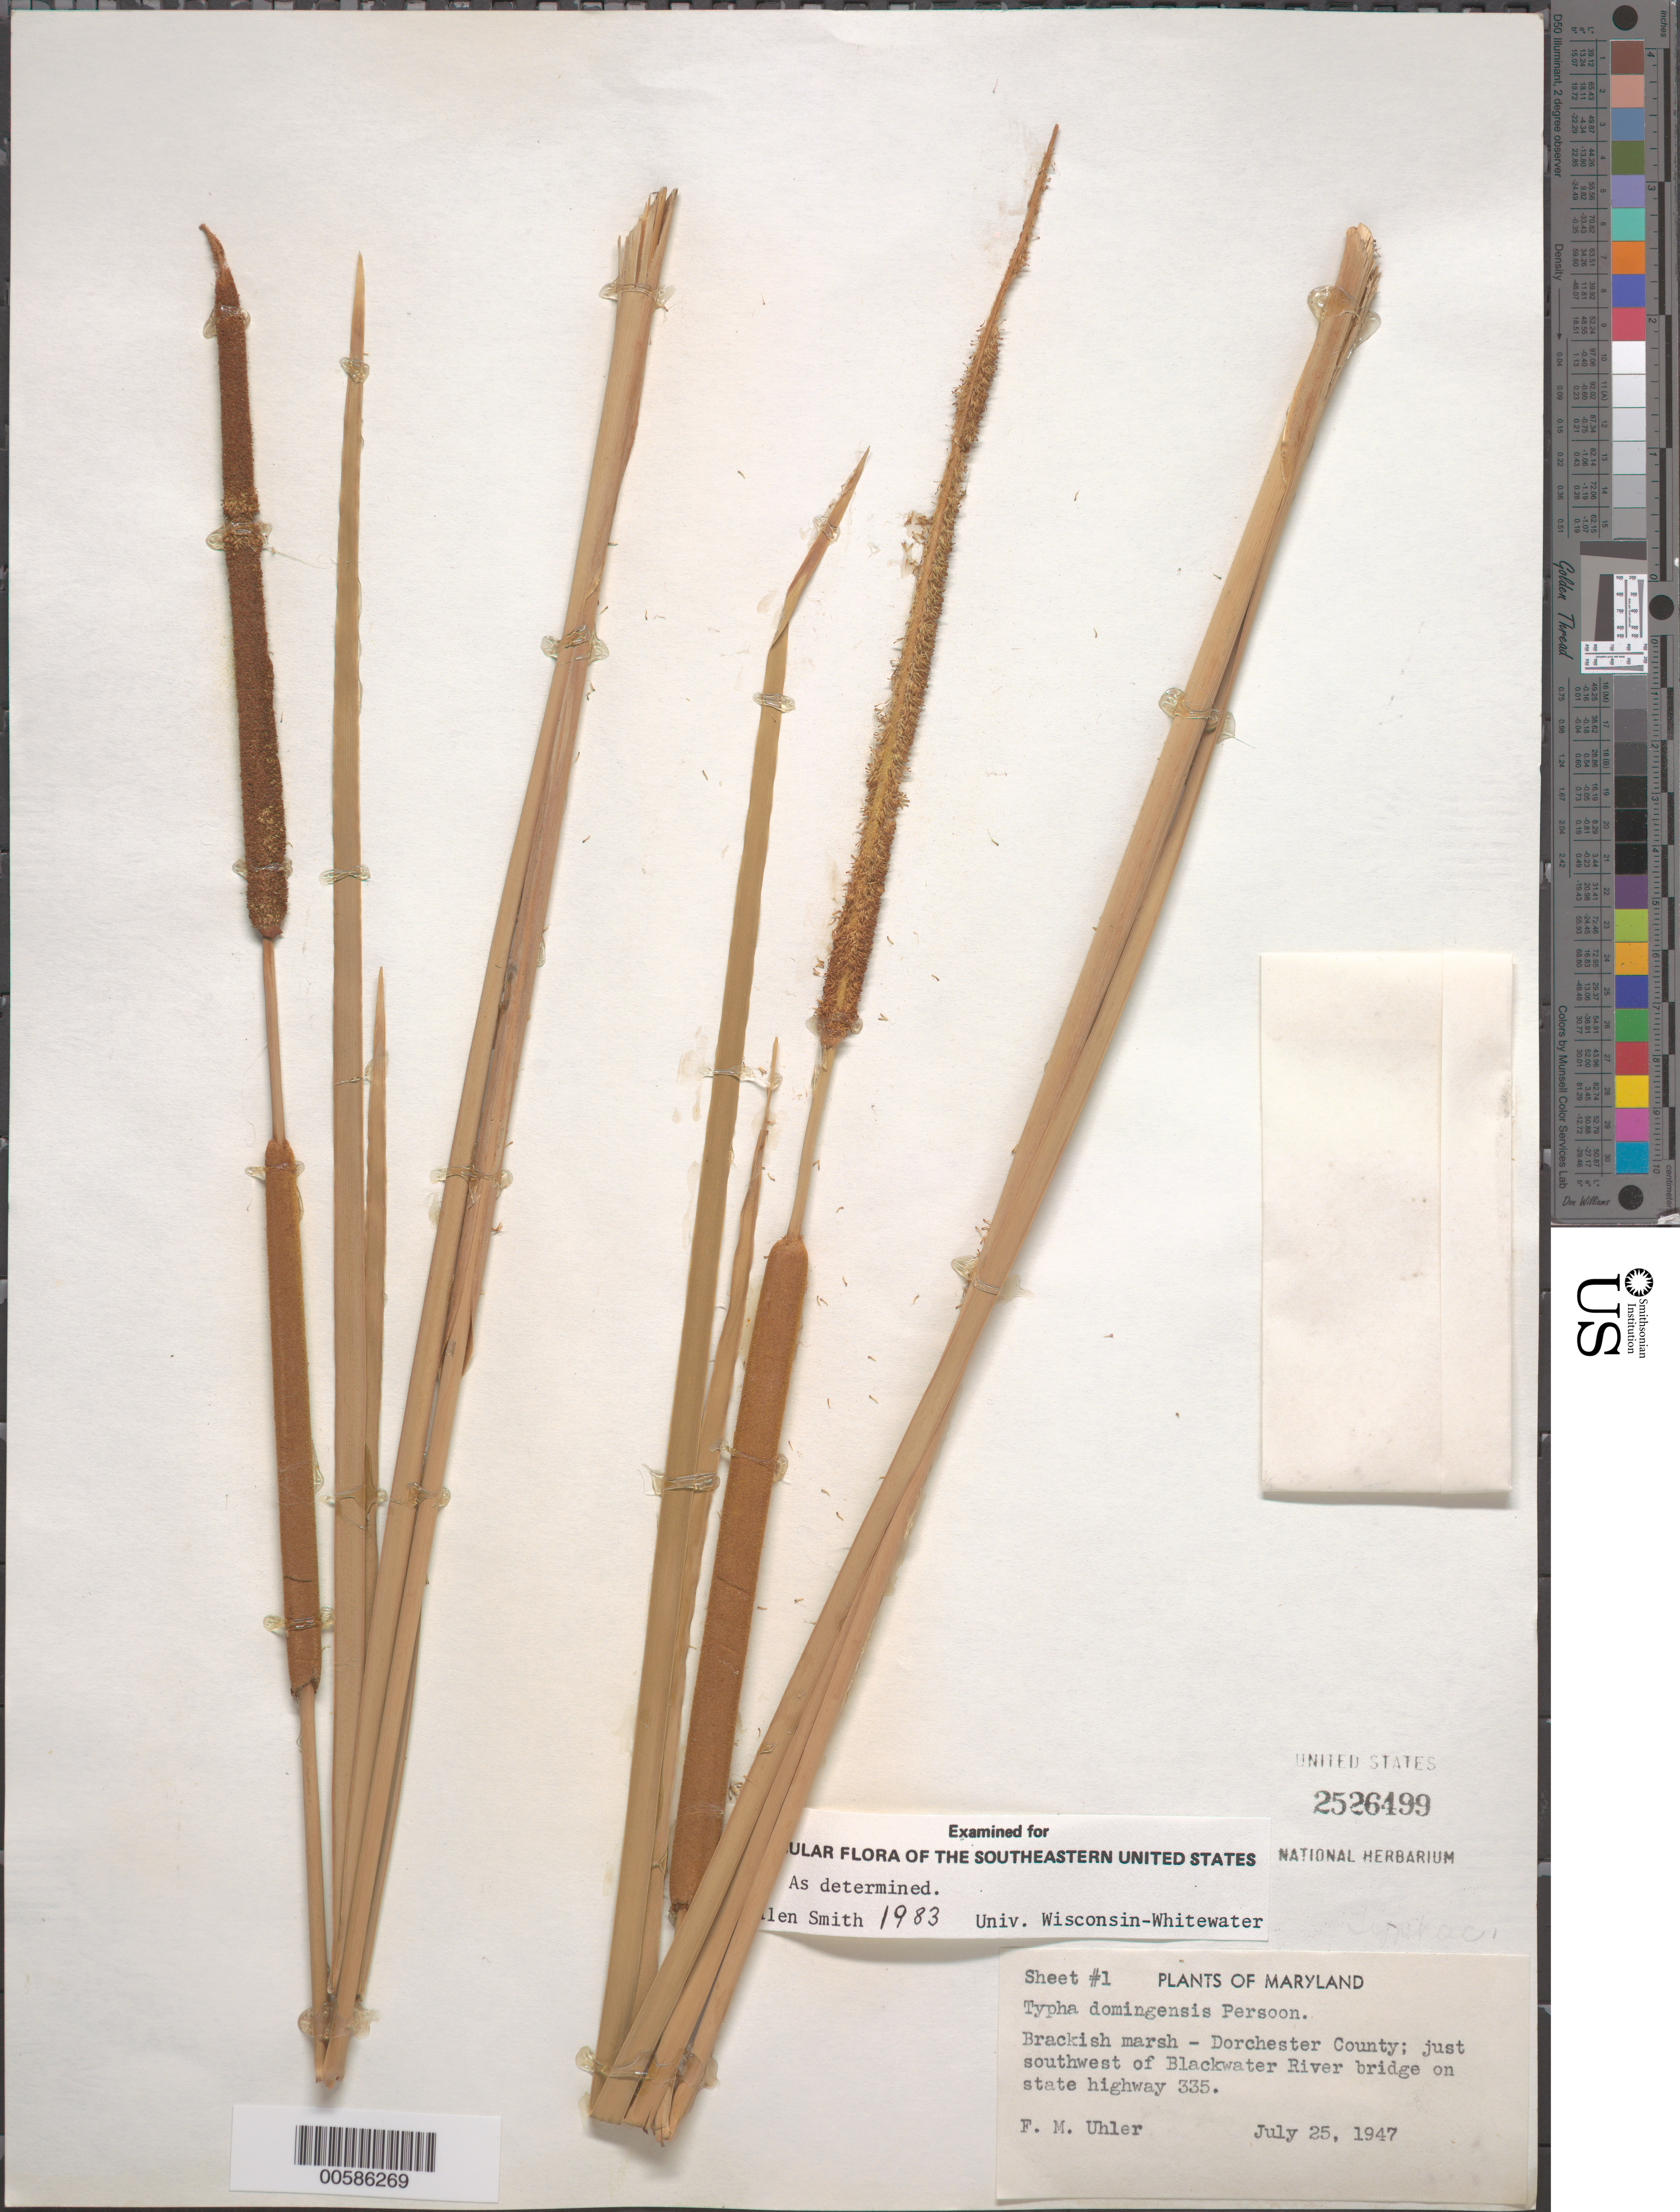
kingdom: Plantae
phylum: Tracheophyta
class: Liliopsida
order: Poales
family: Typhaceae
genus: Typha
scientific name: Typha domingensis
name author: Pers.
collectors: F. M. Uhler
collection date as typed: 25 Jul 1947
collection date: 1947-07-25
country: United States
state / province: Maryland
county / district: Dorchester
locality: SW of Blackwater River Bridge on Hwy 335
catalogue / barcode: US 2526499